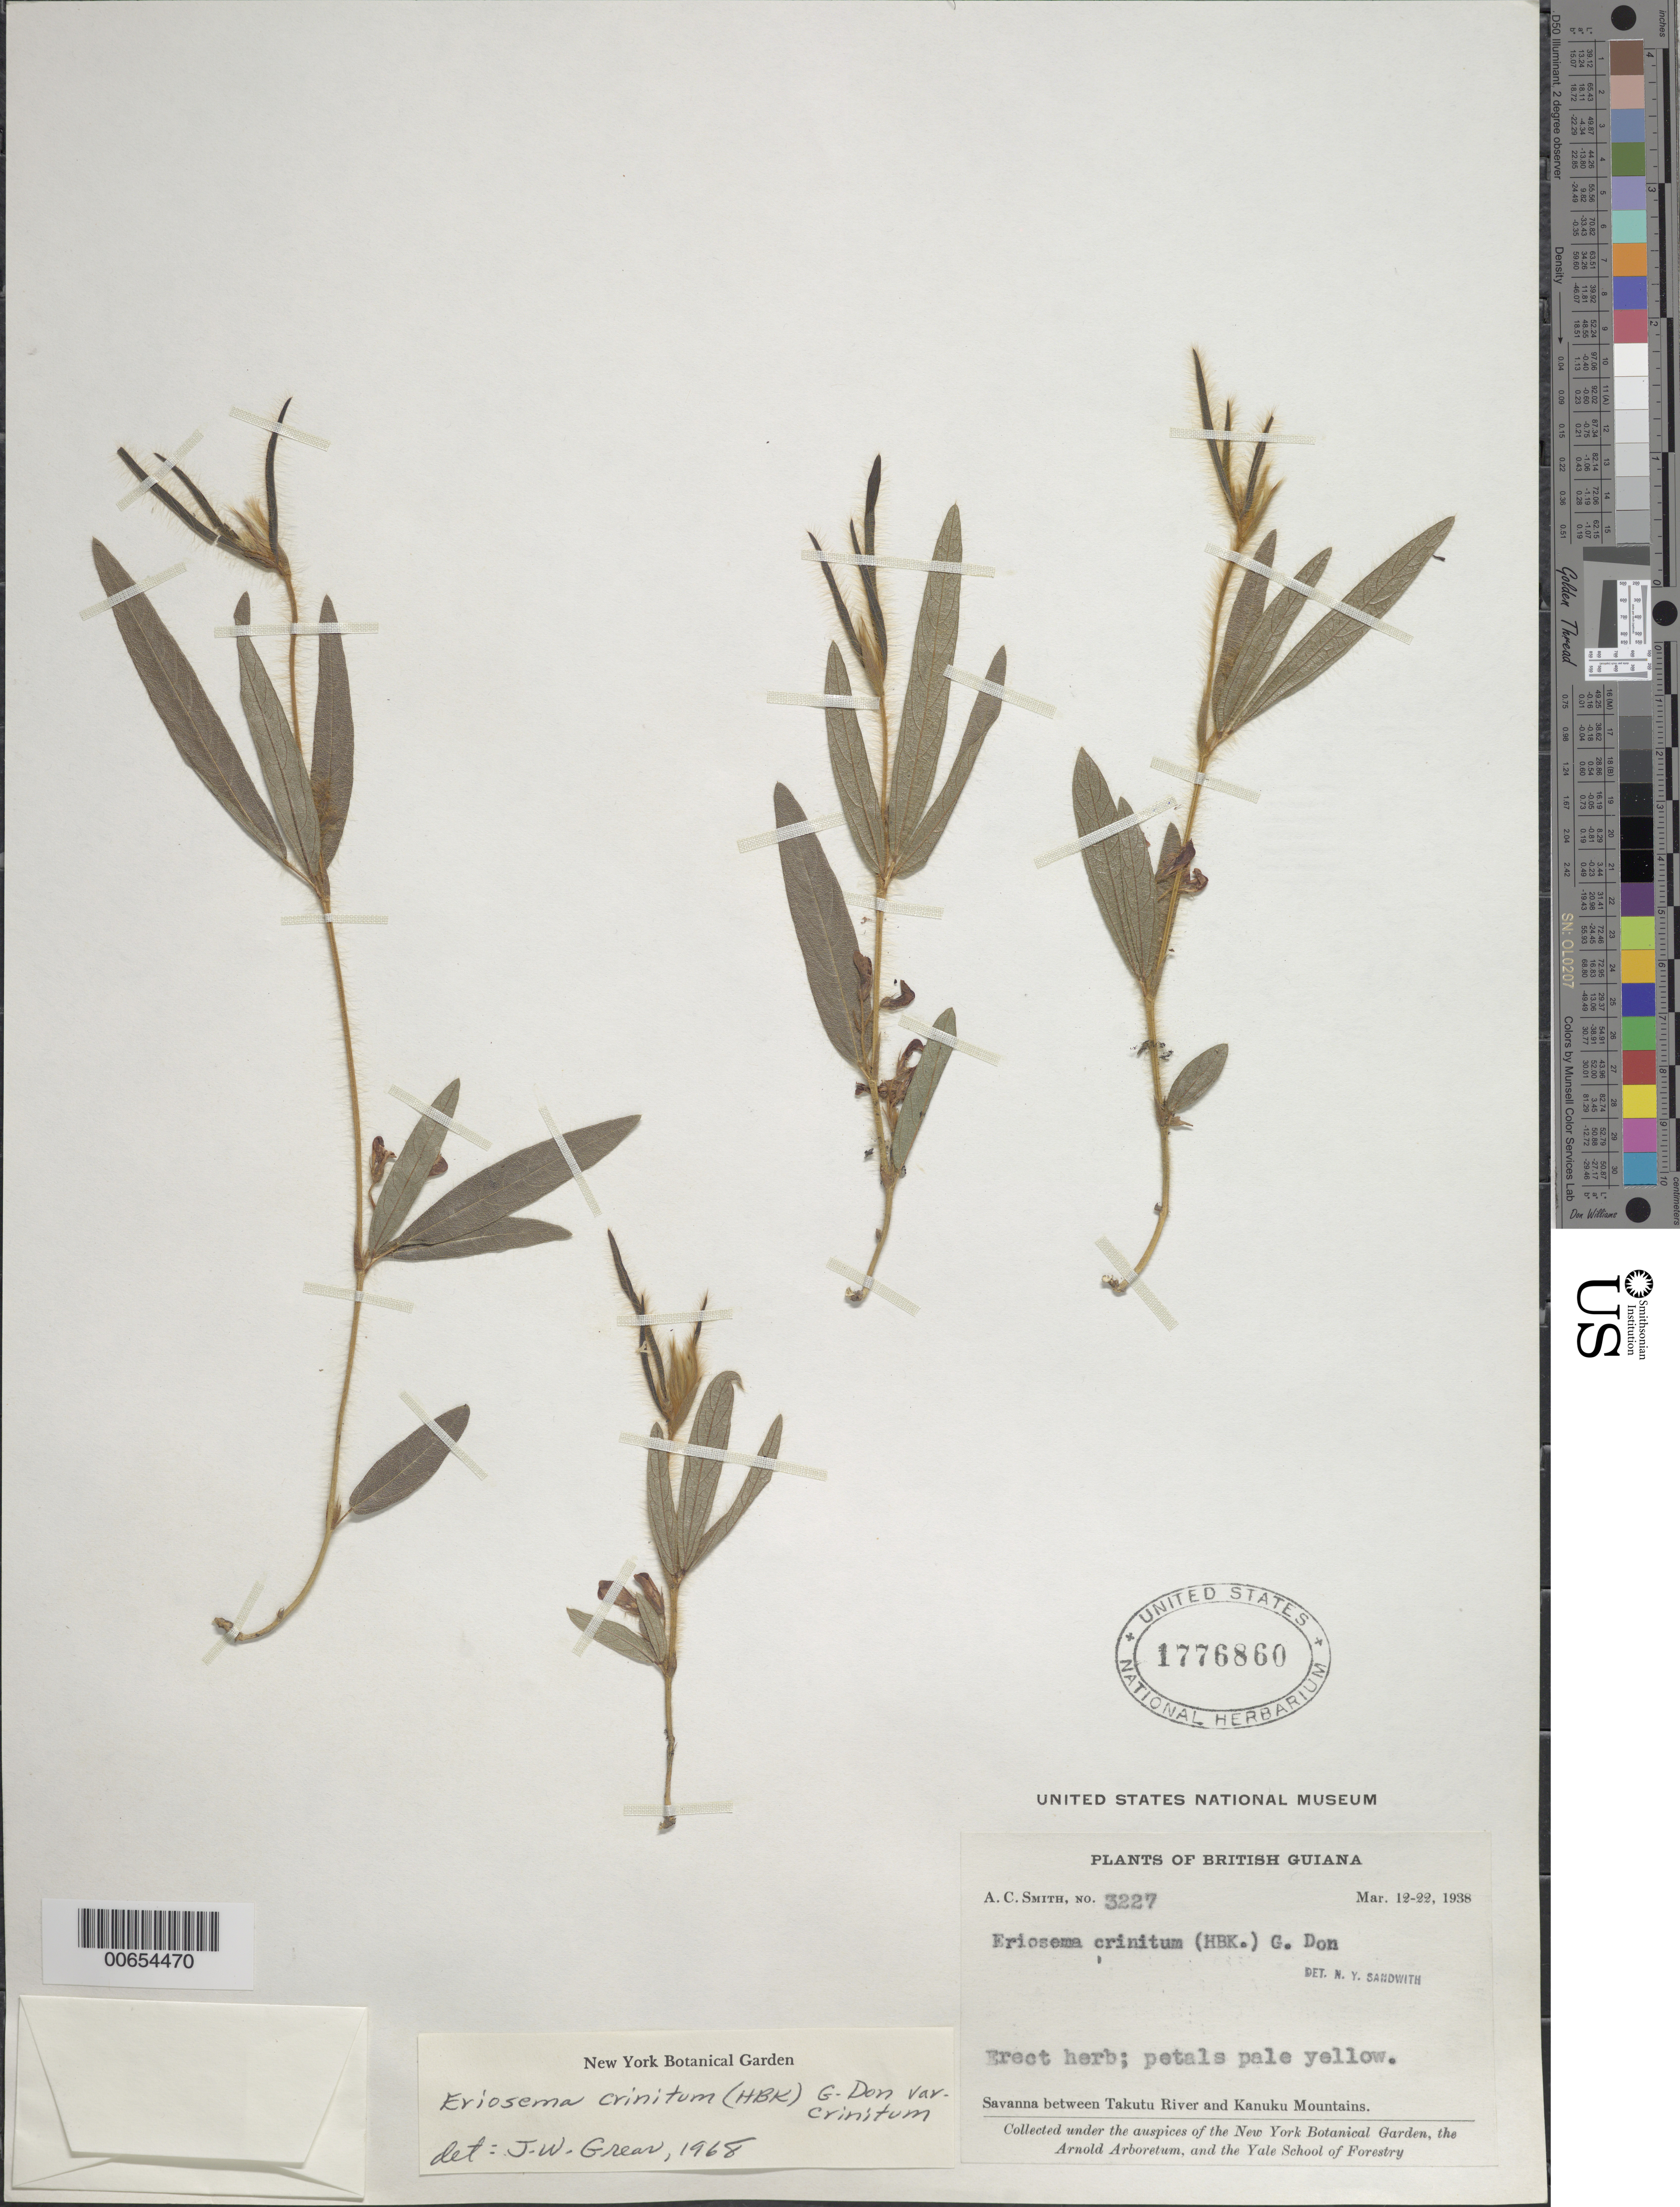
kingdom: Plantae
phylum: Tracheophyta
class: Magnoliopsida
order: Fabales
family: Fabaceae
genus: Eriosema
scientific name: Eriosema crinitum var. crinitum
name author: (Kunth) G. Don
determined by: Grear, J. W., Jr.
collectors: A. C. Smith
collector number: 3227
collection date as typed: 12-Mar-38 to 22-Mar-38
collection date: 1938-03-12/1938-03-22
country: Guyana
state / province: U. Takutu-U. Essequibo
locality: Kanuku Mts., drainage of Takutu R., western extremity of Kanuku Mountains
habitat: Savanna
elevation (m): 200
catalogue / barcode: US 1776860